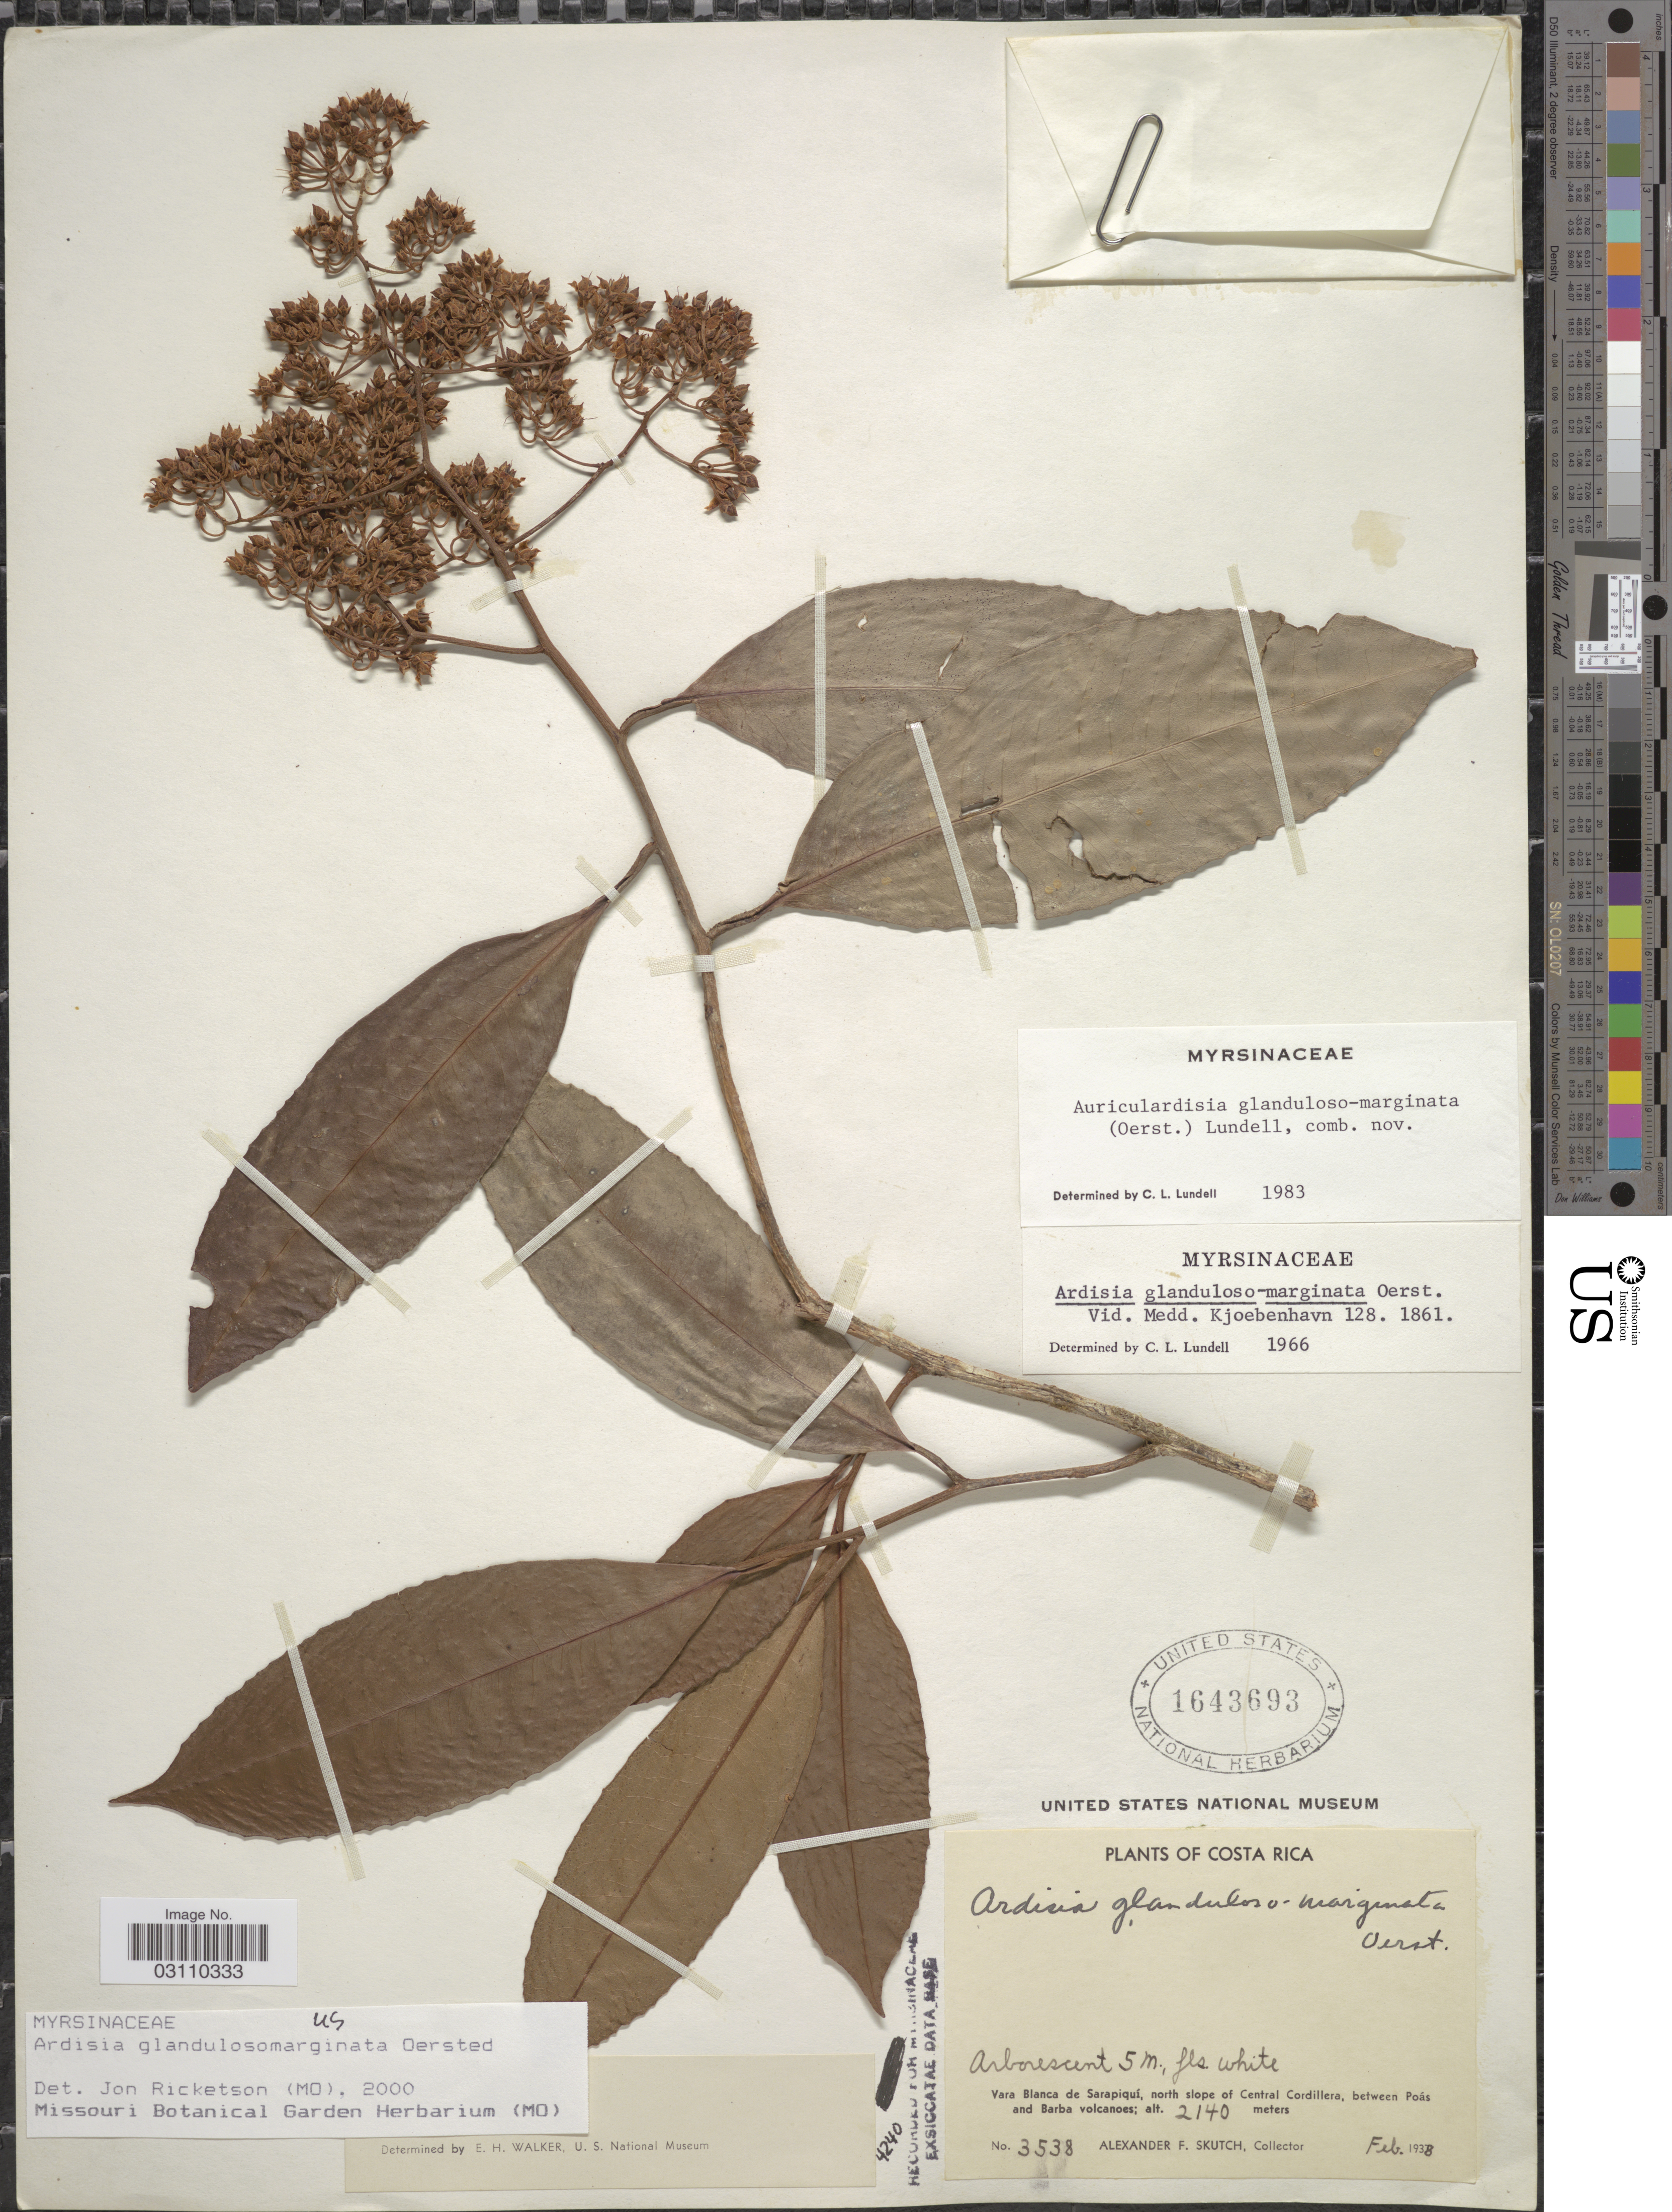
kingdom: Plantae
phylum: Tracheophyta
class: Magnoliopsida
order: Ericales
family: Primulaceae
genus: Ardisia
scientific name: Ardisia glandulosa-marginata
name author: Oerst.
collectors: A. F. Skutch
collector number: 3538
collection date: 1938-02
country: Costa Rica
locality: Vara Blanca de Sarapiquí, north slope of Central Cordillera, between Poás and Barba volcanoes.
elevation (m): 2140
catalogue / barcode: US 1643693